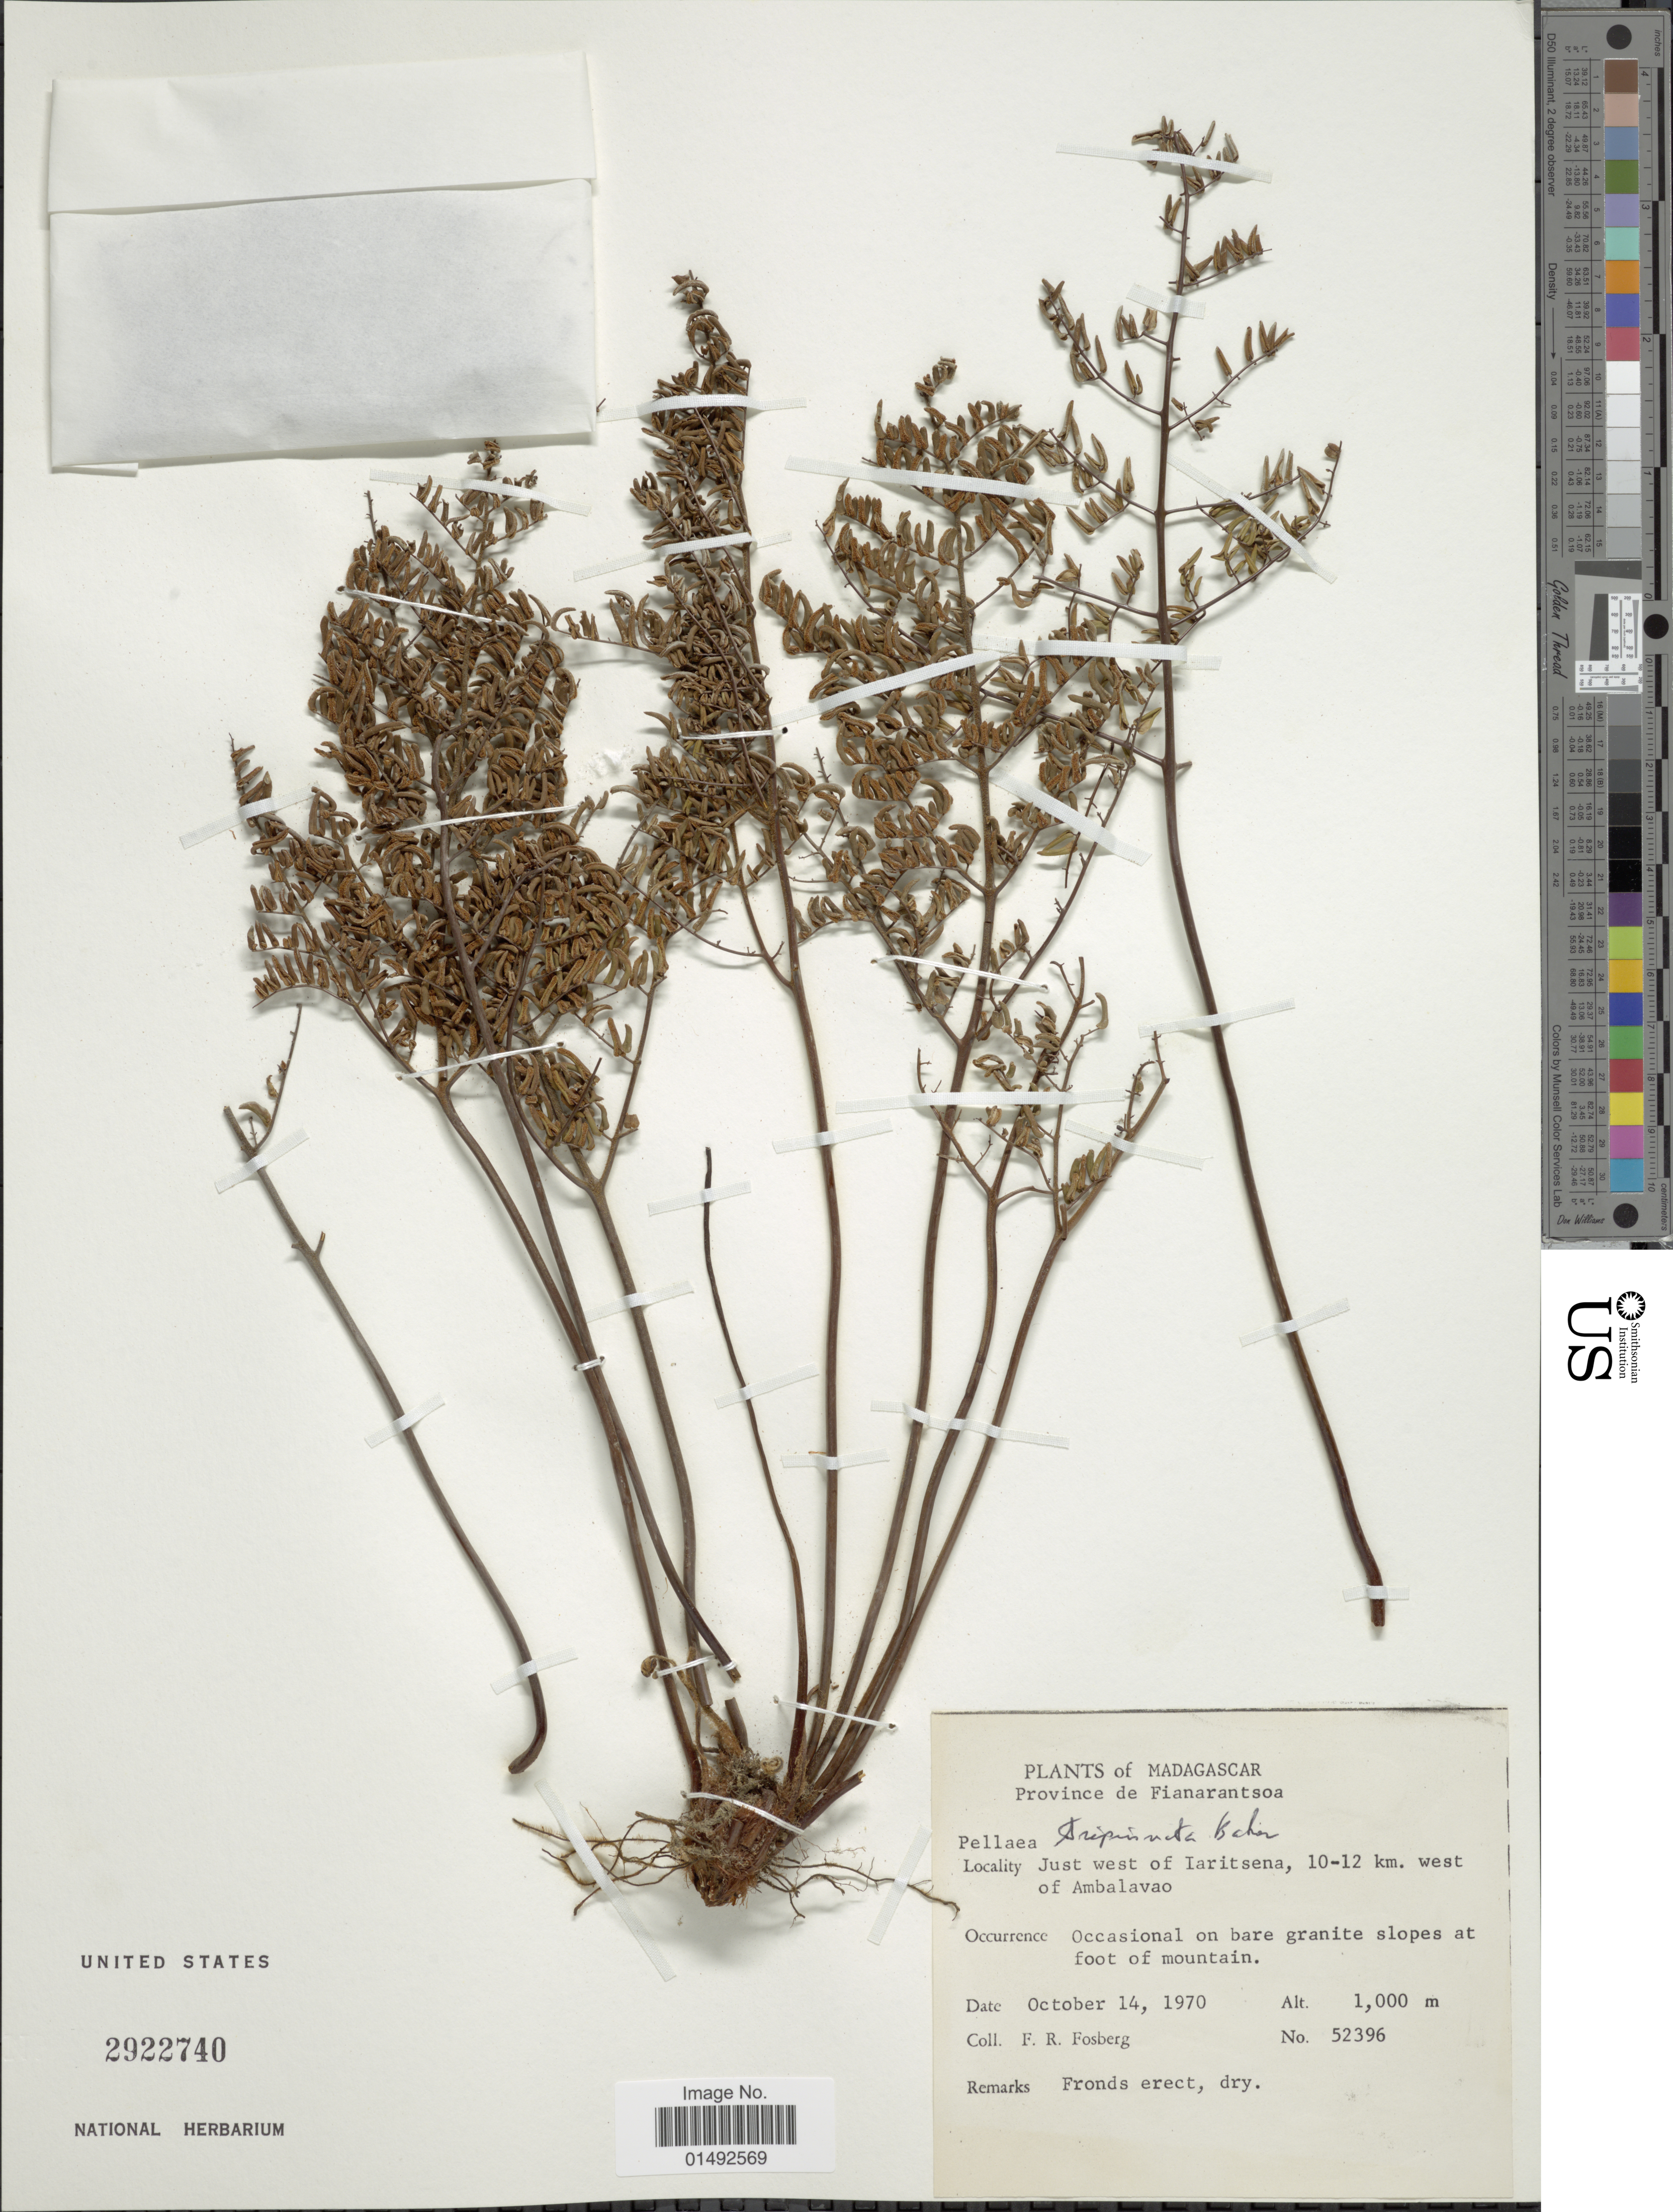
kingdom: Plantae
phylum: Tracheophyta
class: Polypodiopsida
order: Polypodiales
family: Pteridaceae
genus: Pellaea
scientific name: Pellaea tripinnata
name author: Baker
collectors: F. R. Fosberg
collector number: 52396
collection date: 1970-10-14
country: Madagascar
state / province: Haute Matsiatra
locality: Just west of Iaritsena, 10-12 km. west of Ambalavao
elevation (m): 1000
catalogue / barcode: US 2922740